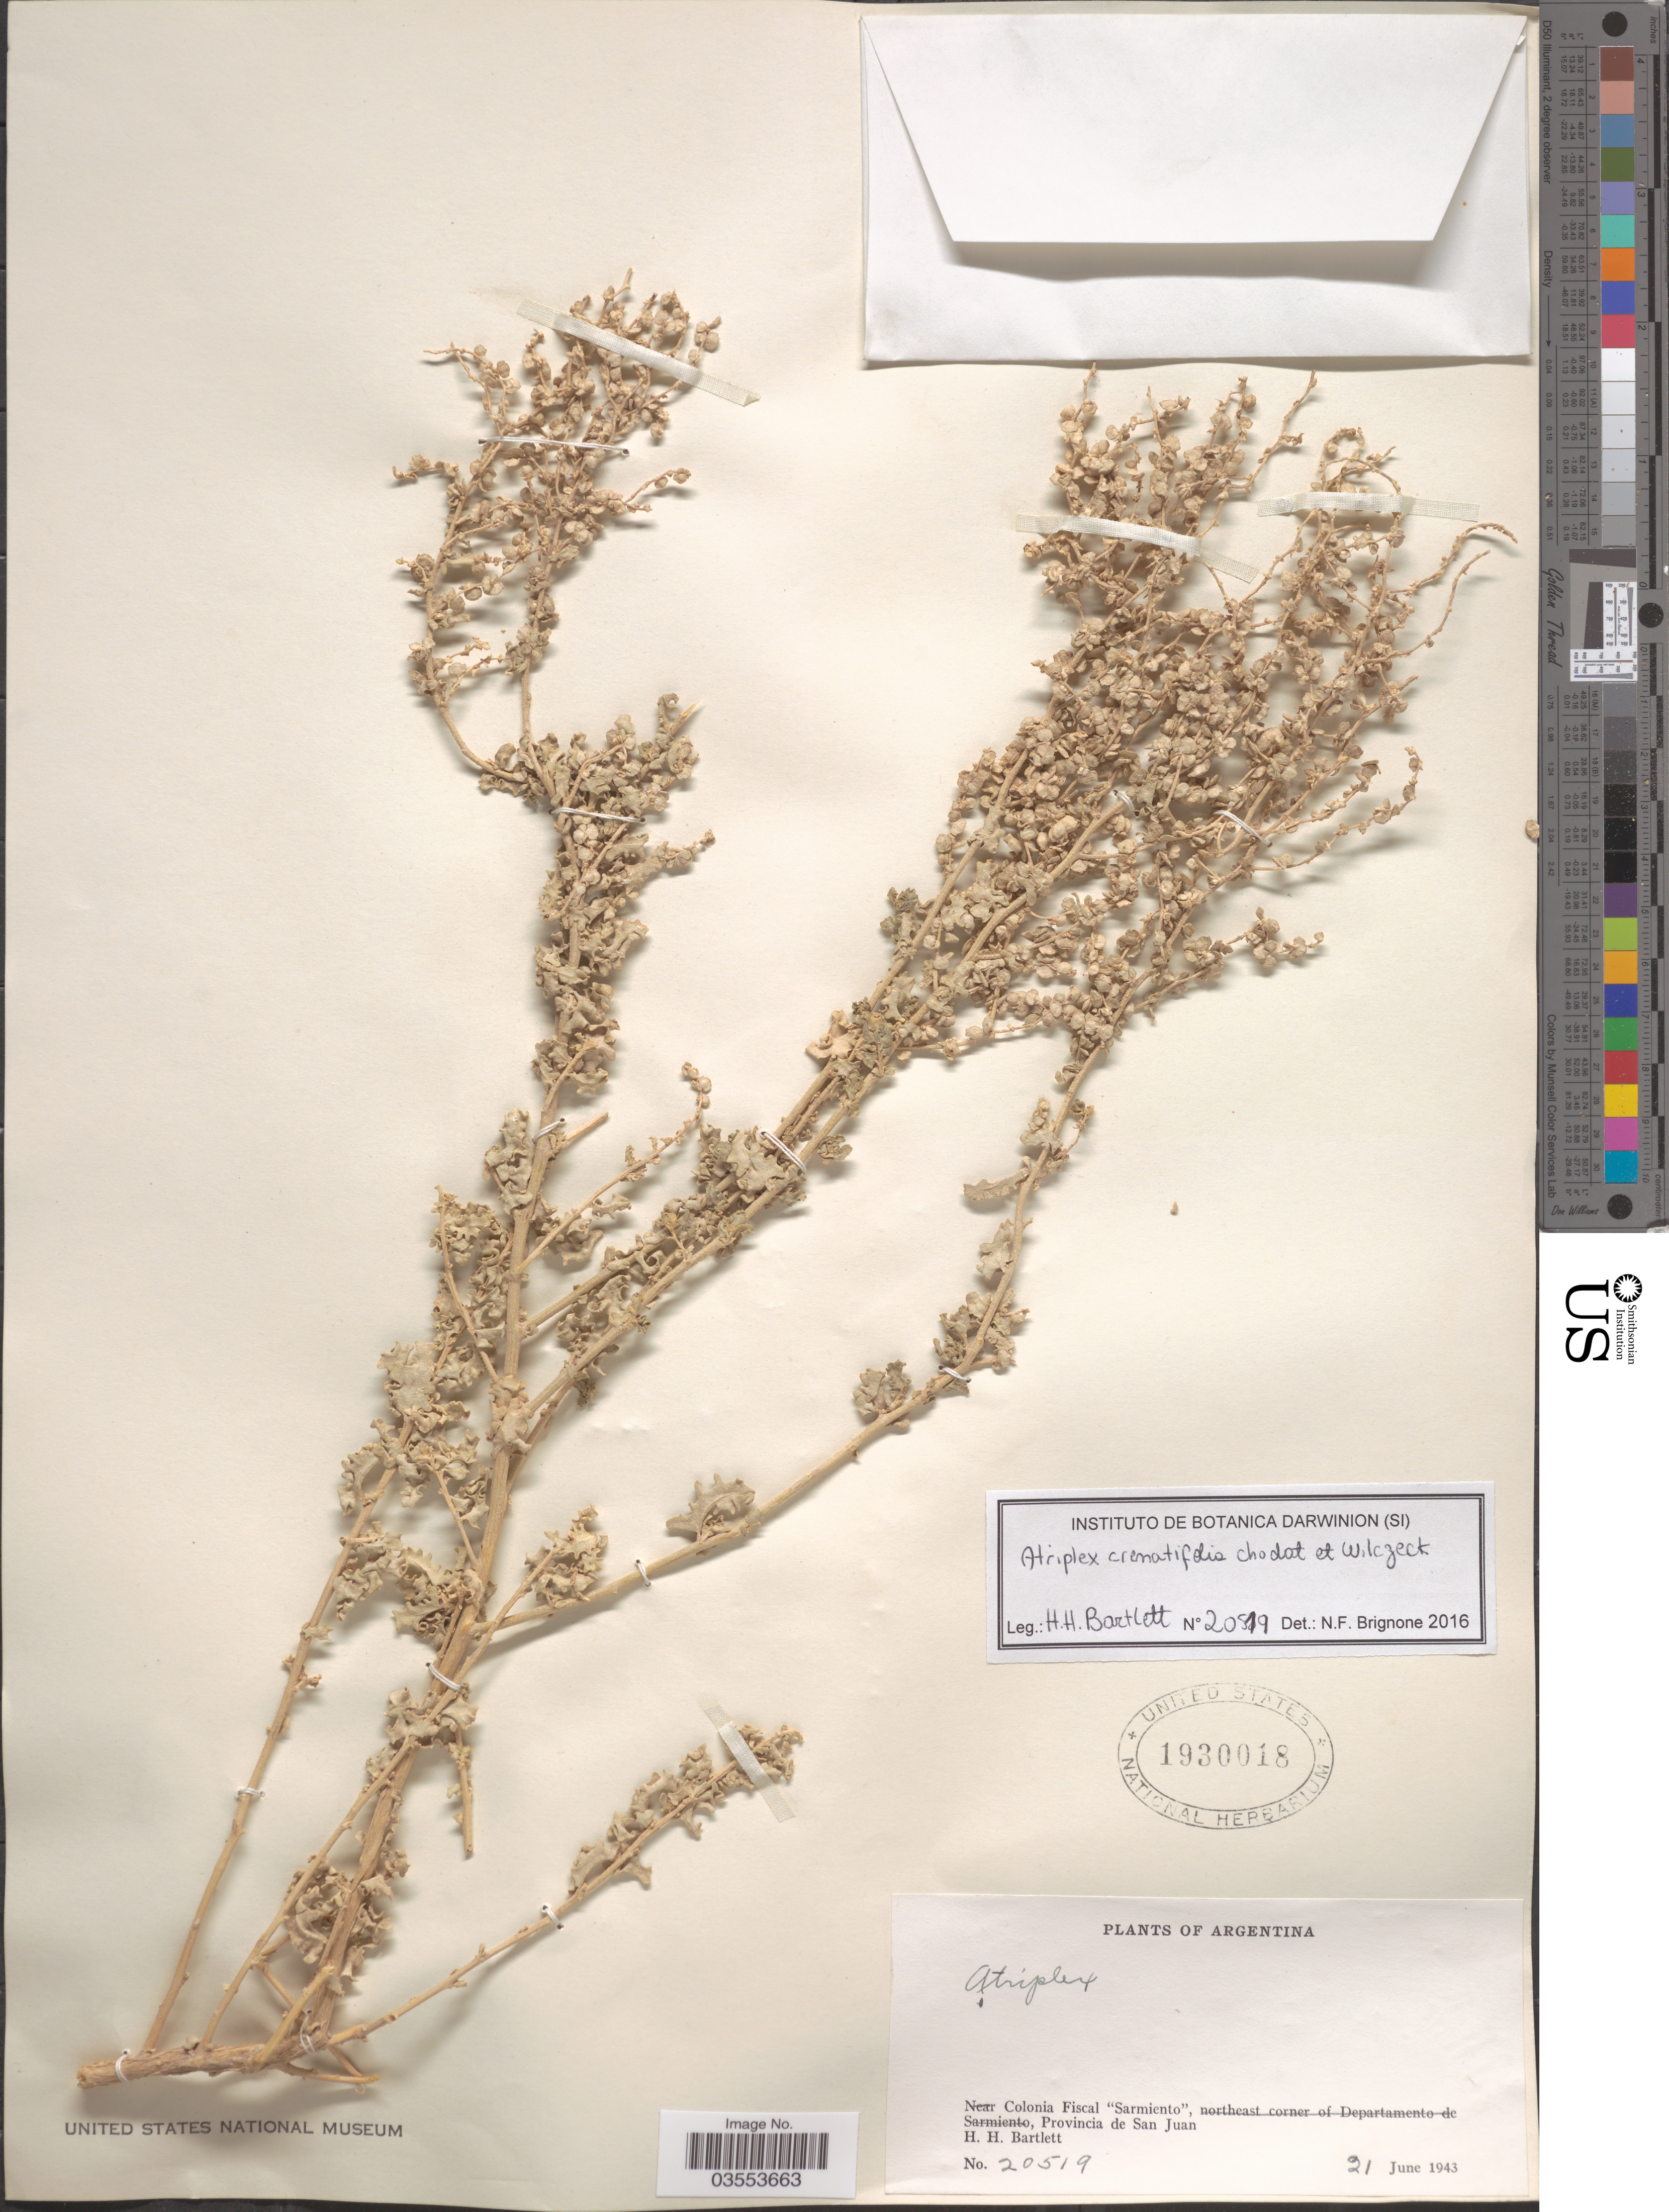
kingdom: Plantae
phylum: Tracheophyta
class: Magnoliopsida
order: Caryophyllales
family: Amaranthaceae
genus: Atriplex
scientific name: Atriplex sp.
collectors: H. H. Bartlett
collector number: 20519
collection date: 1943-06-21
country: Argentina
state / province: San Juan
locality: Colonia Fiscal "Sarmiento".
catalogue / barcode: US 1930018